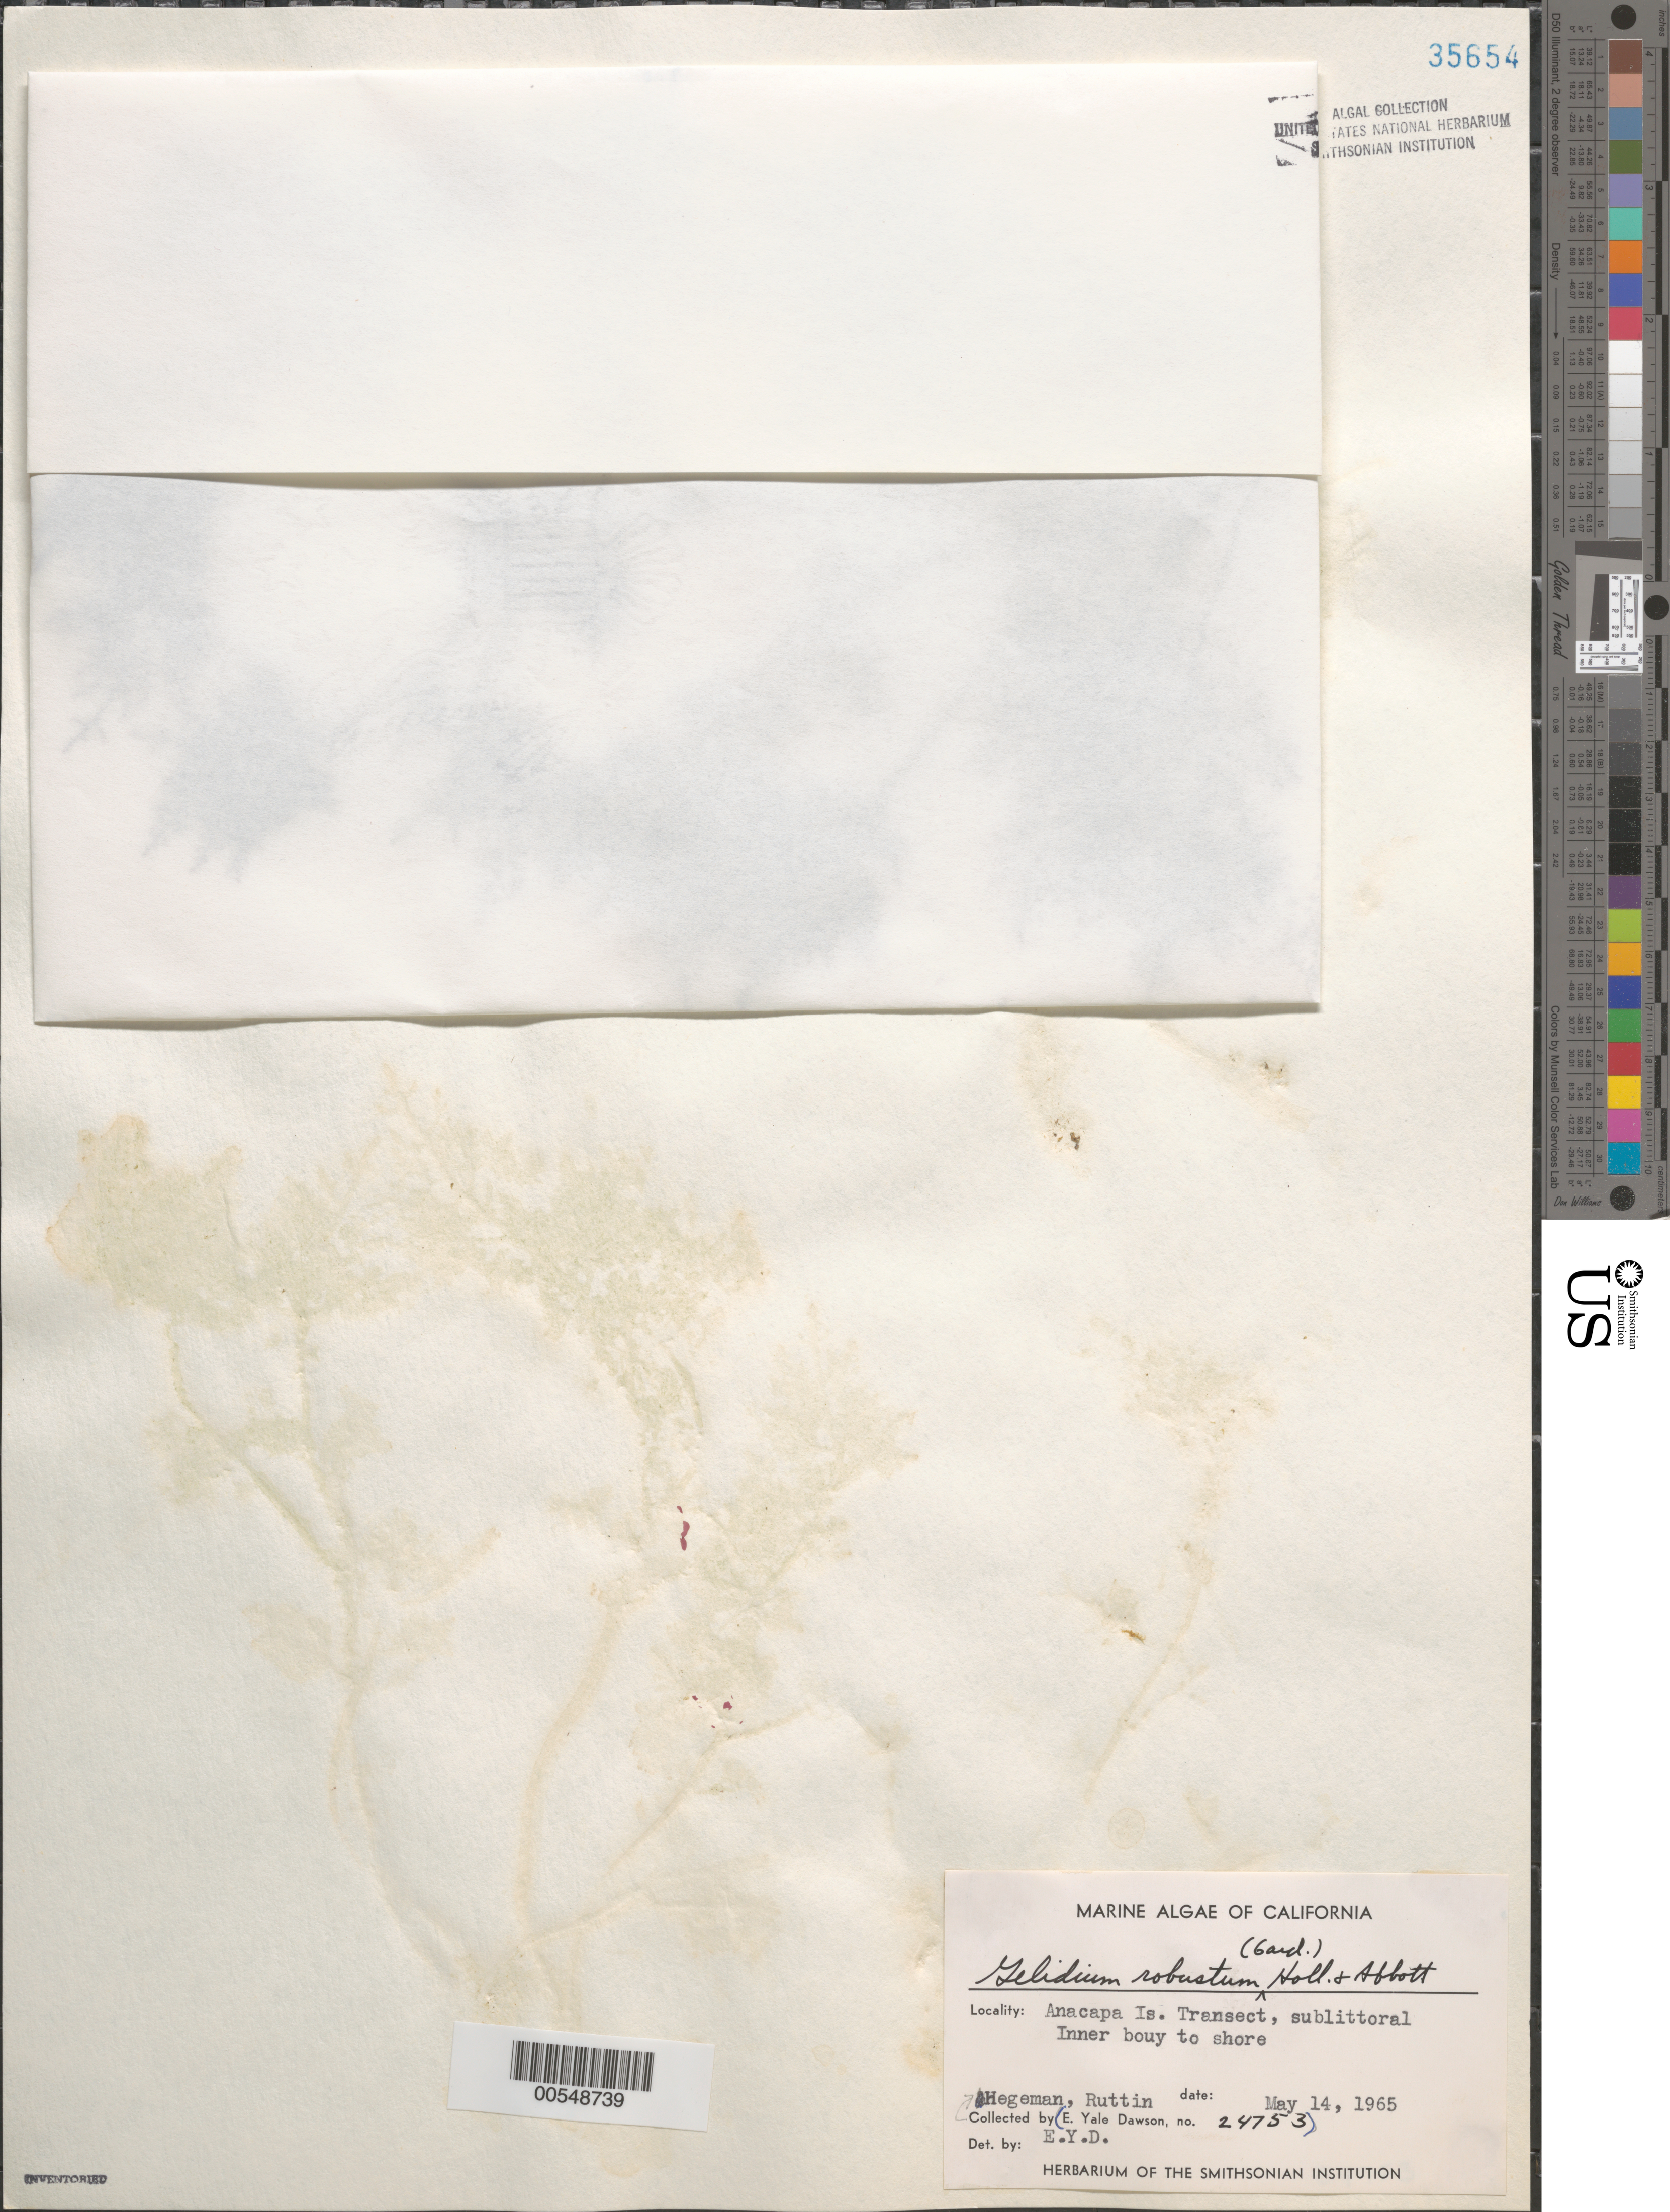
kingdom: Plantae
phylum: Rhodophyta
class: Florideophyceae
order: Gelidiales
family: Gelidiaceae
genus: Gelidium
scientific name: Gelidium robustum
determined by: Dawson, E. Y.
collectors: R. Hegeman & -. Ruttin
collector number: EYD 24753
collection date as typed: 14 May 1965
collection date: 1965-05-14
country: United States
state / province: California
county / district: Ventura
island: Anacapa Island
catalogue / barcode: US 35654